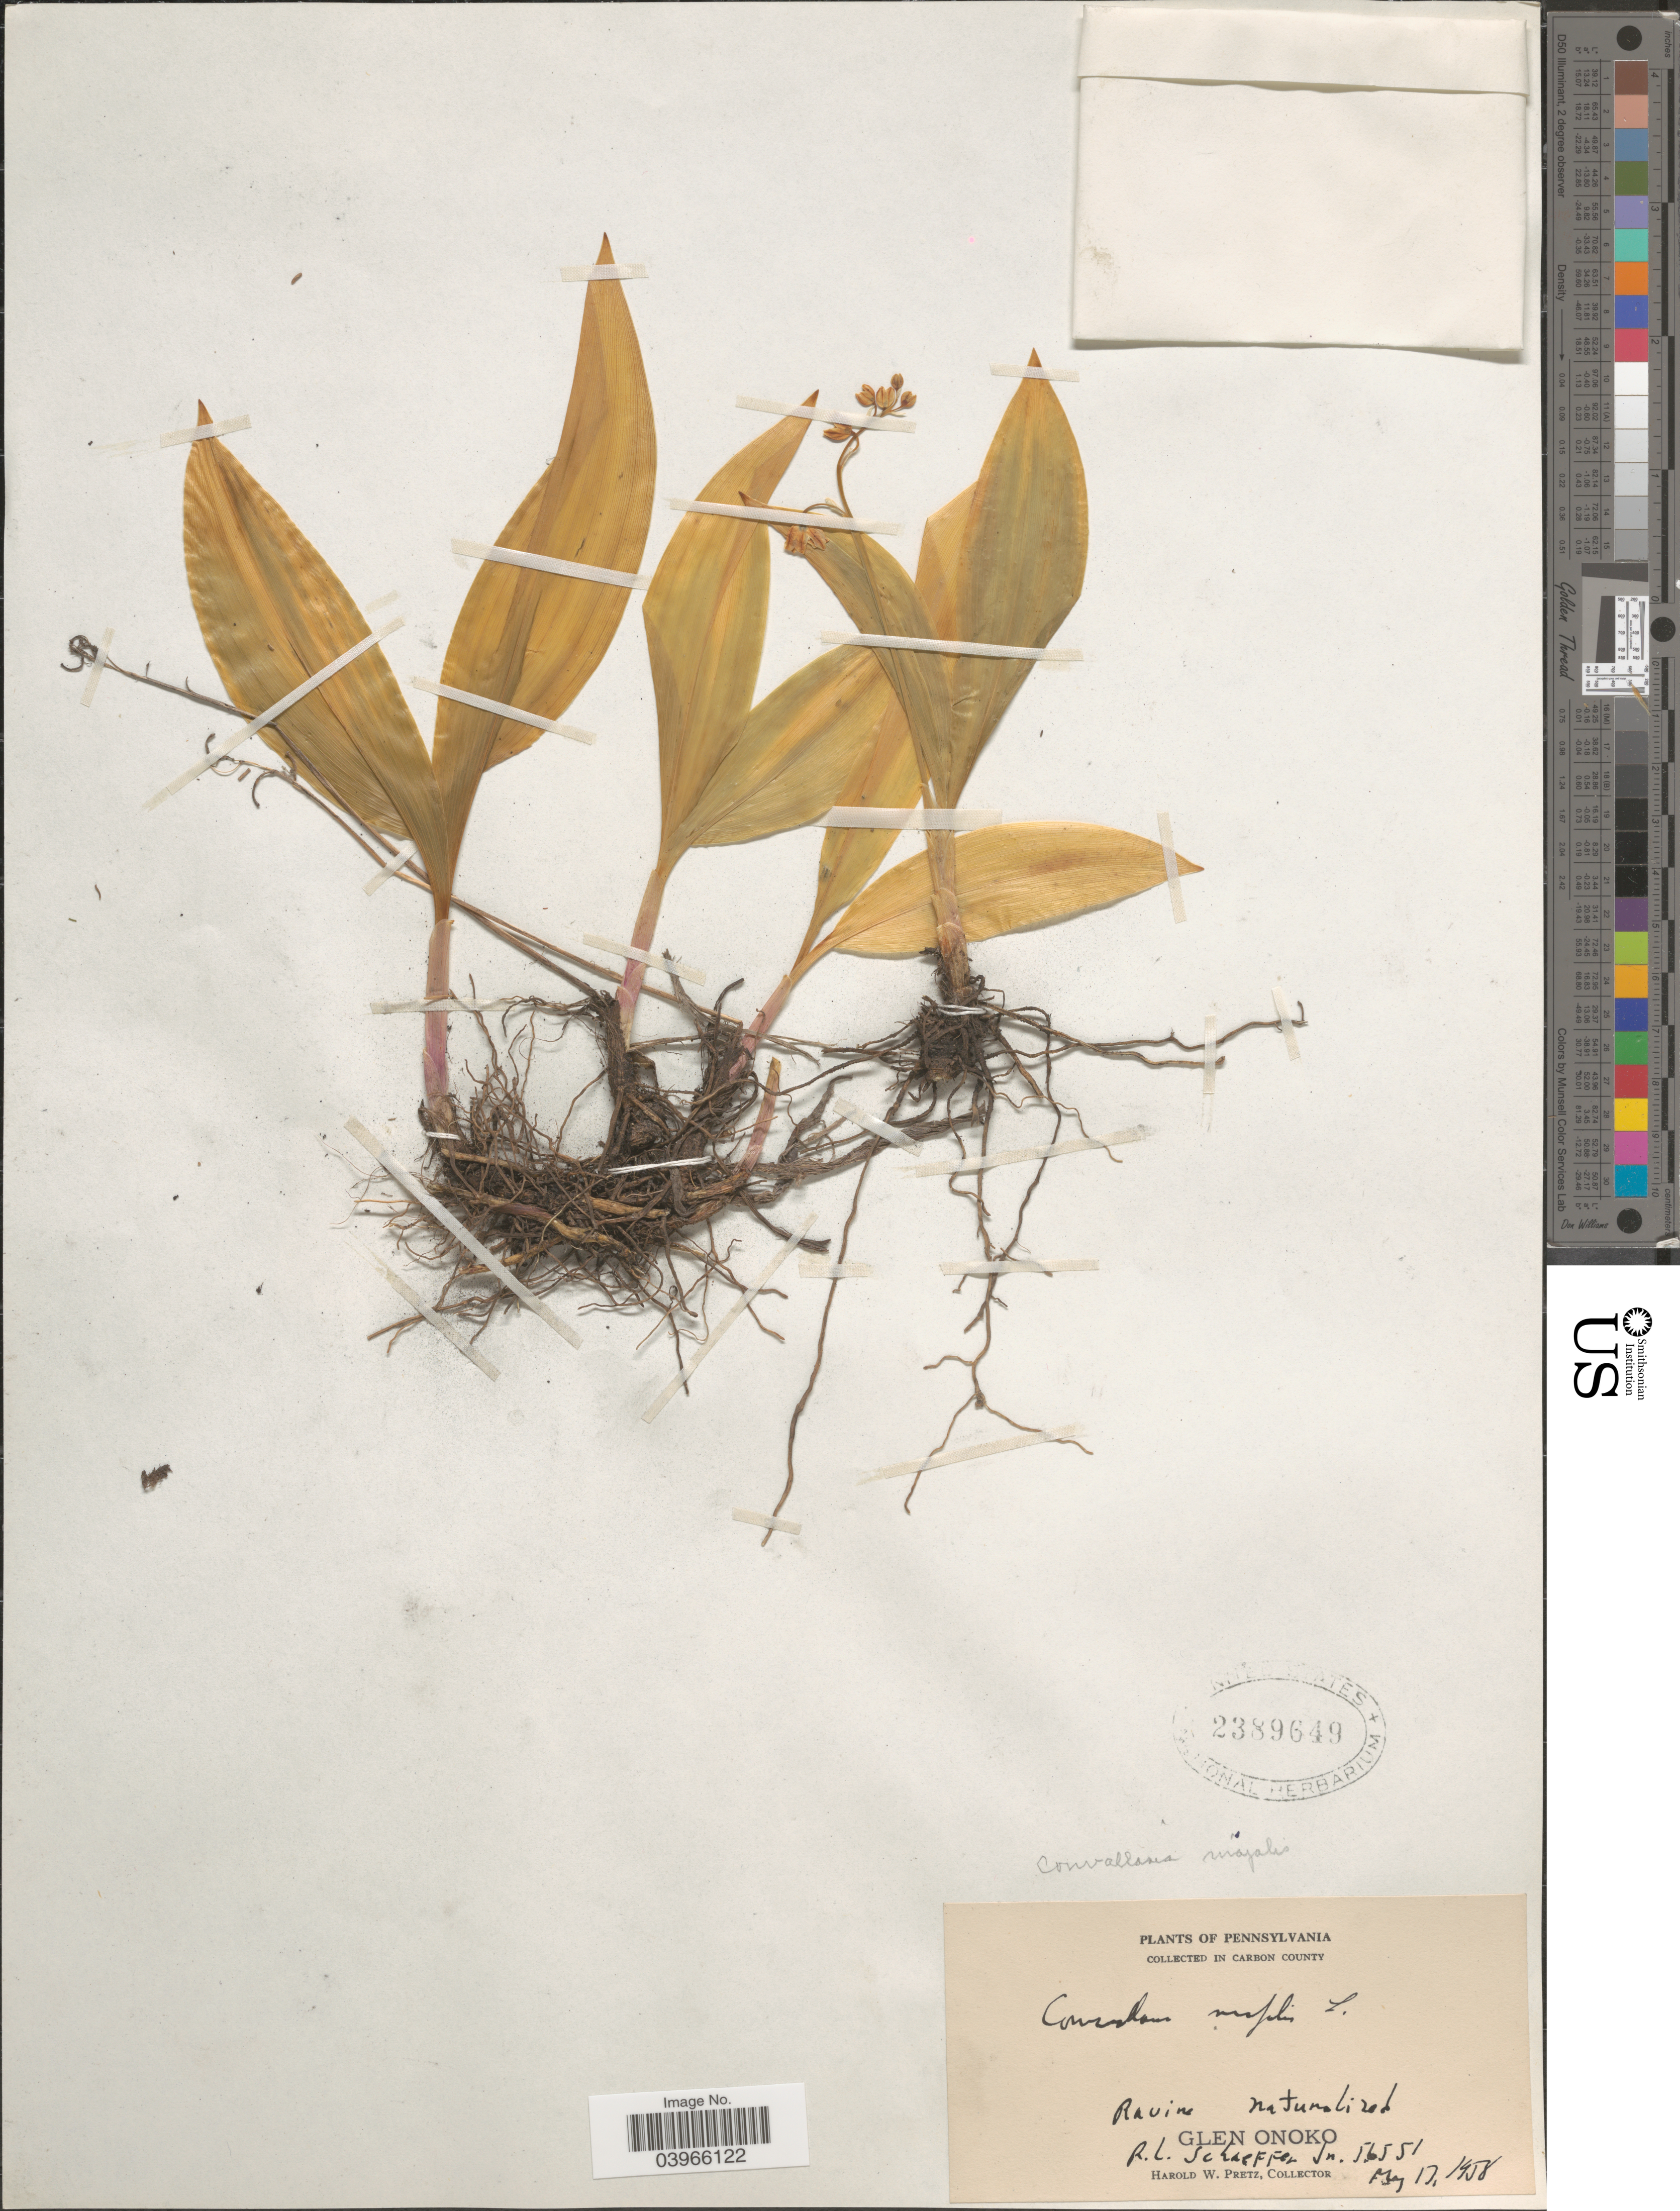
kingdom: Plantae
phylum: Tracheophyta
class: Liliopsida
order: Asparagales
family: Asparagaceae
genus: Convallaria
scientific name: Convallaria majalis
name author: L.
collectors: H. W. Pretz & R. L. Schaeffer Jr.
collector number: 56551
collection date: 1958-05-17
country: United States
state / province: Pennsylvania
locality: In Carbon County. Glen Onoko.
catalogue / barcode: US 2389649